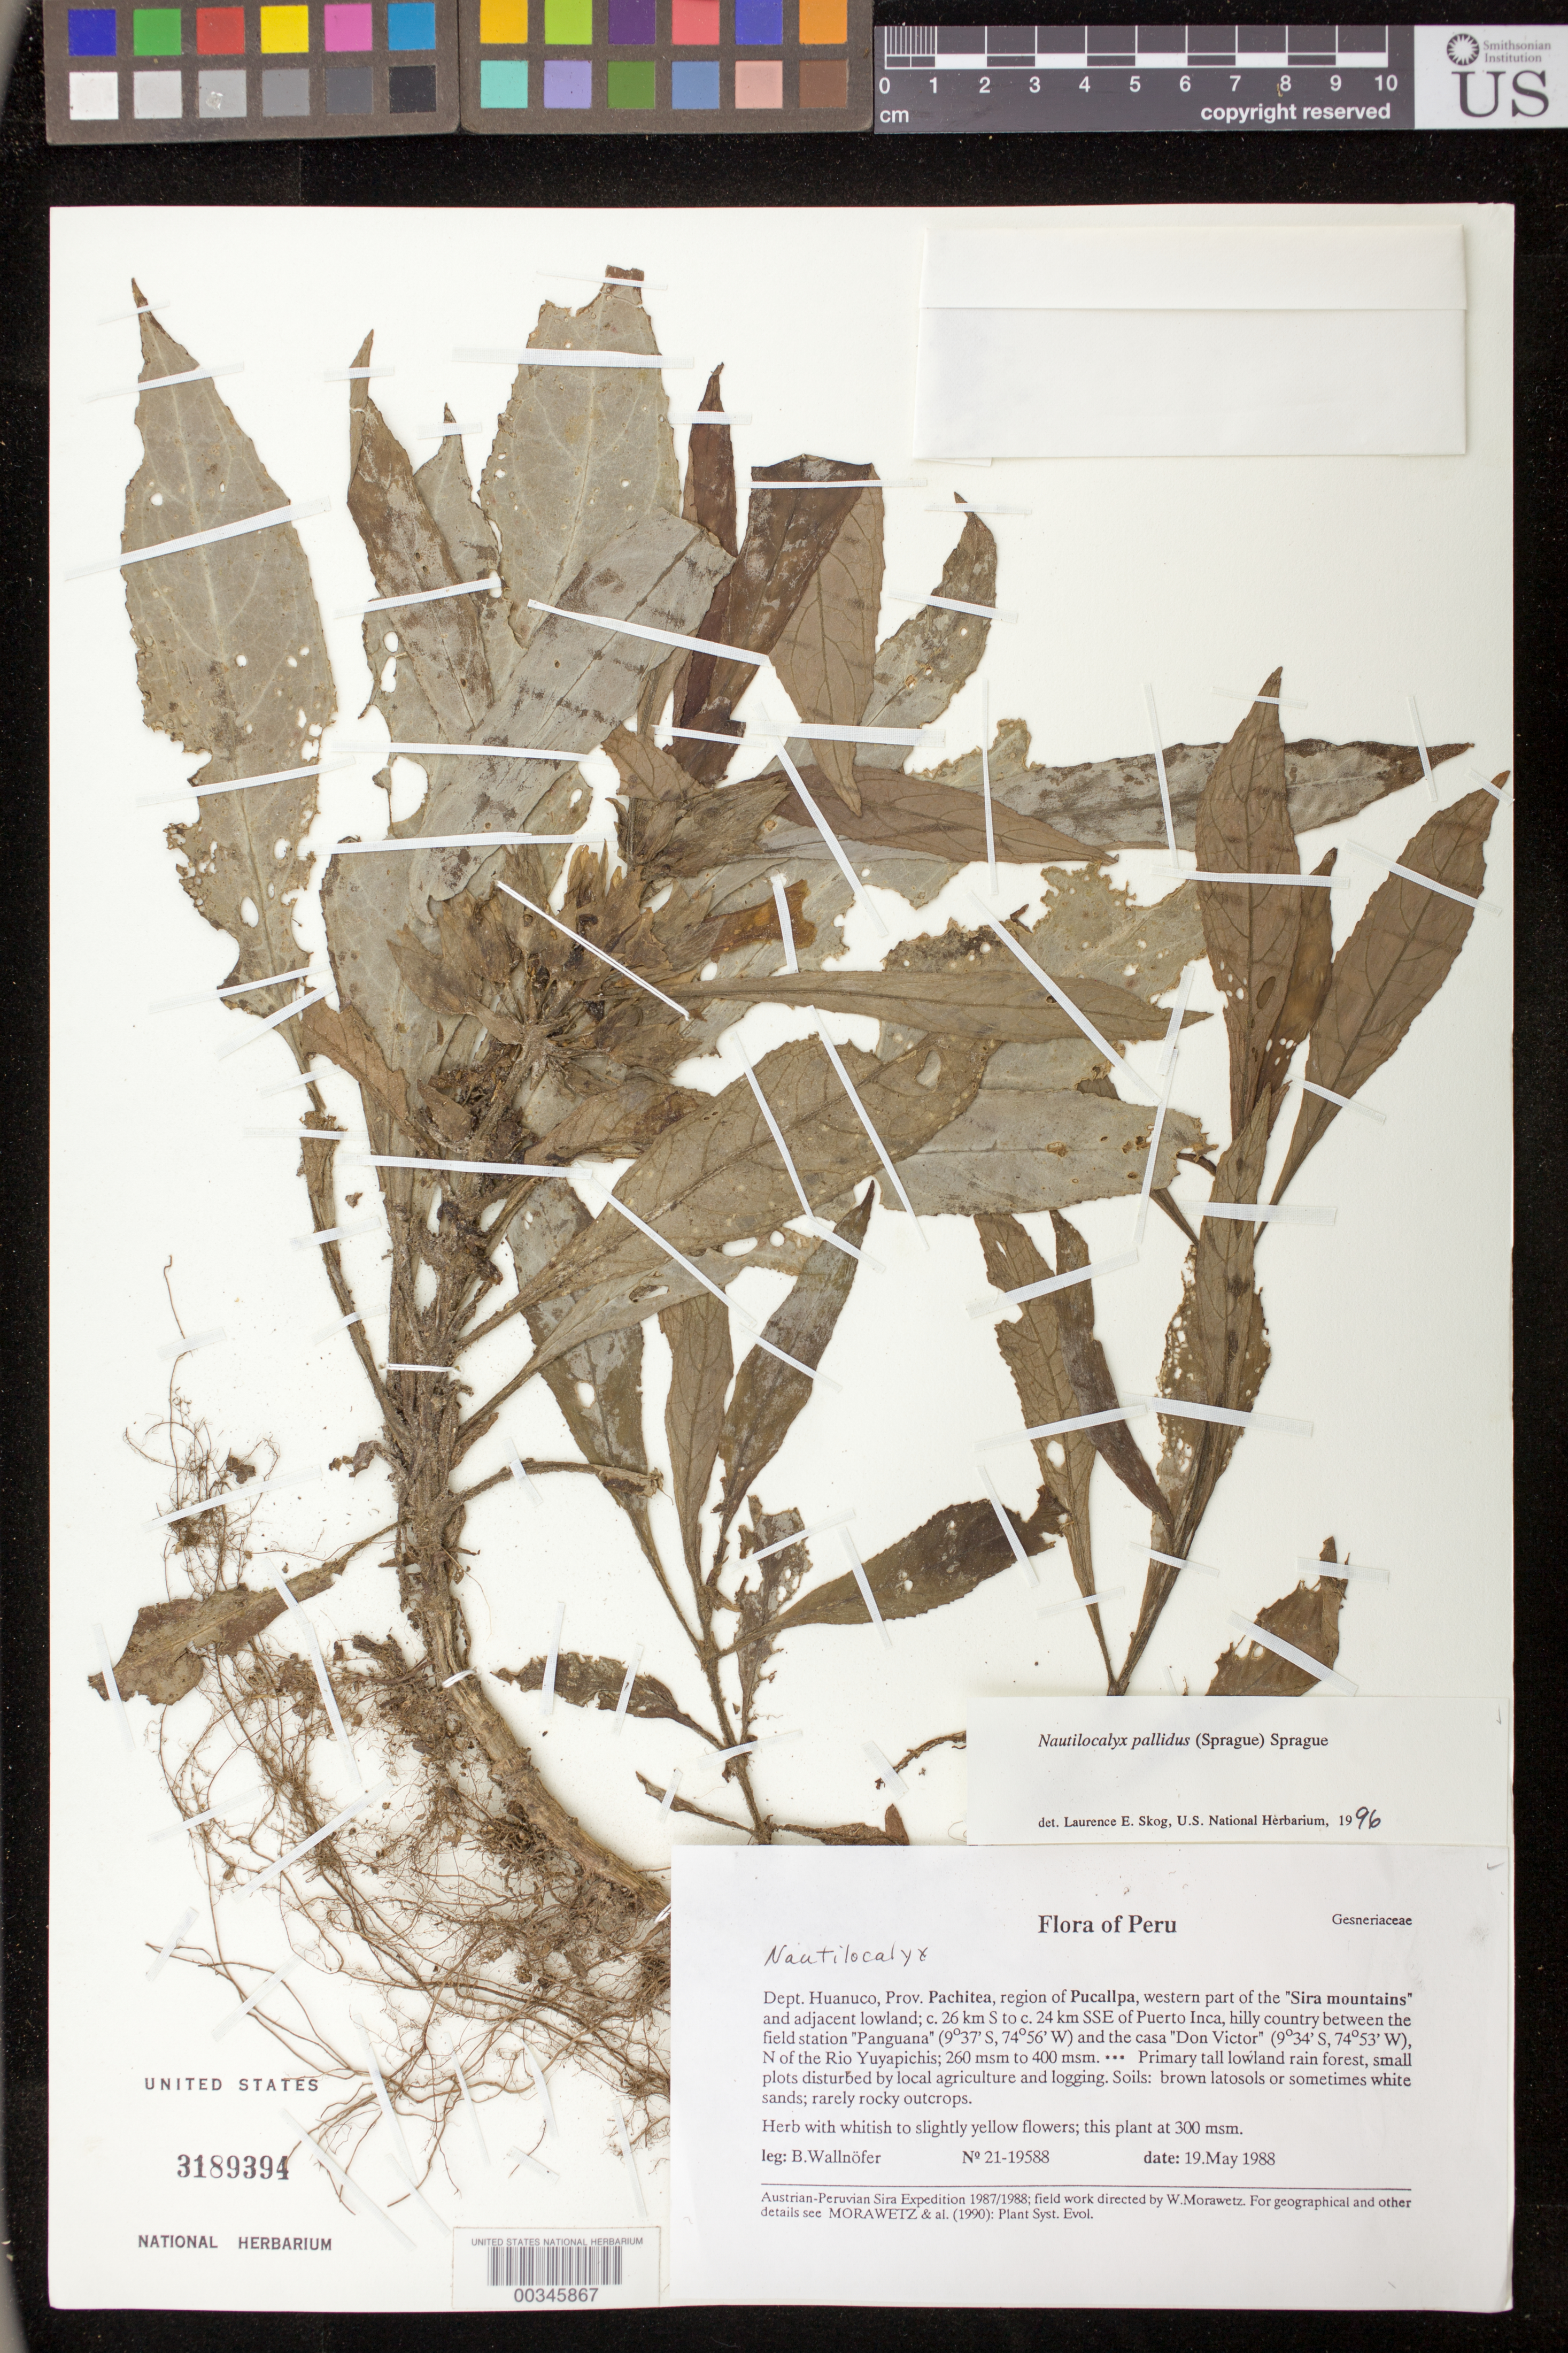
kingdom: Plantae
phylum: Tracheophyta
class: Magnoliopsida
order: Lamiales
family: Gesneriaceae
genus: Nautilocalyx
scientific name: Nautilocalyx pallidus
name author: (Sprague) C. Sprague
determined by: Skog, Laurence E.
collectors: B. Wallnöfer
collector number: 21- 19588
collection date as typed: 19 May 1988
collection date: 1988-05-19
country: Peru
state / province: Huánuco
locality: Prov. Pachitea, region of Pucallpa, western part of "Sira Mountains" and adjacent lowland; c. 26 km S to c. 24 km SEE of Puerto Inca, hilly country between the field station "Panguana" and the casa "Don Victor), N of the Rio Yuyapichis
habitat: Primary tall lowland rain forest, small plots disturbed by local agriculture and logging; soils: brown latosols or sometimes white sands; rarely rocky outcrops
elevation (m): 300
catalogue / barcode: US 3189394